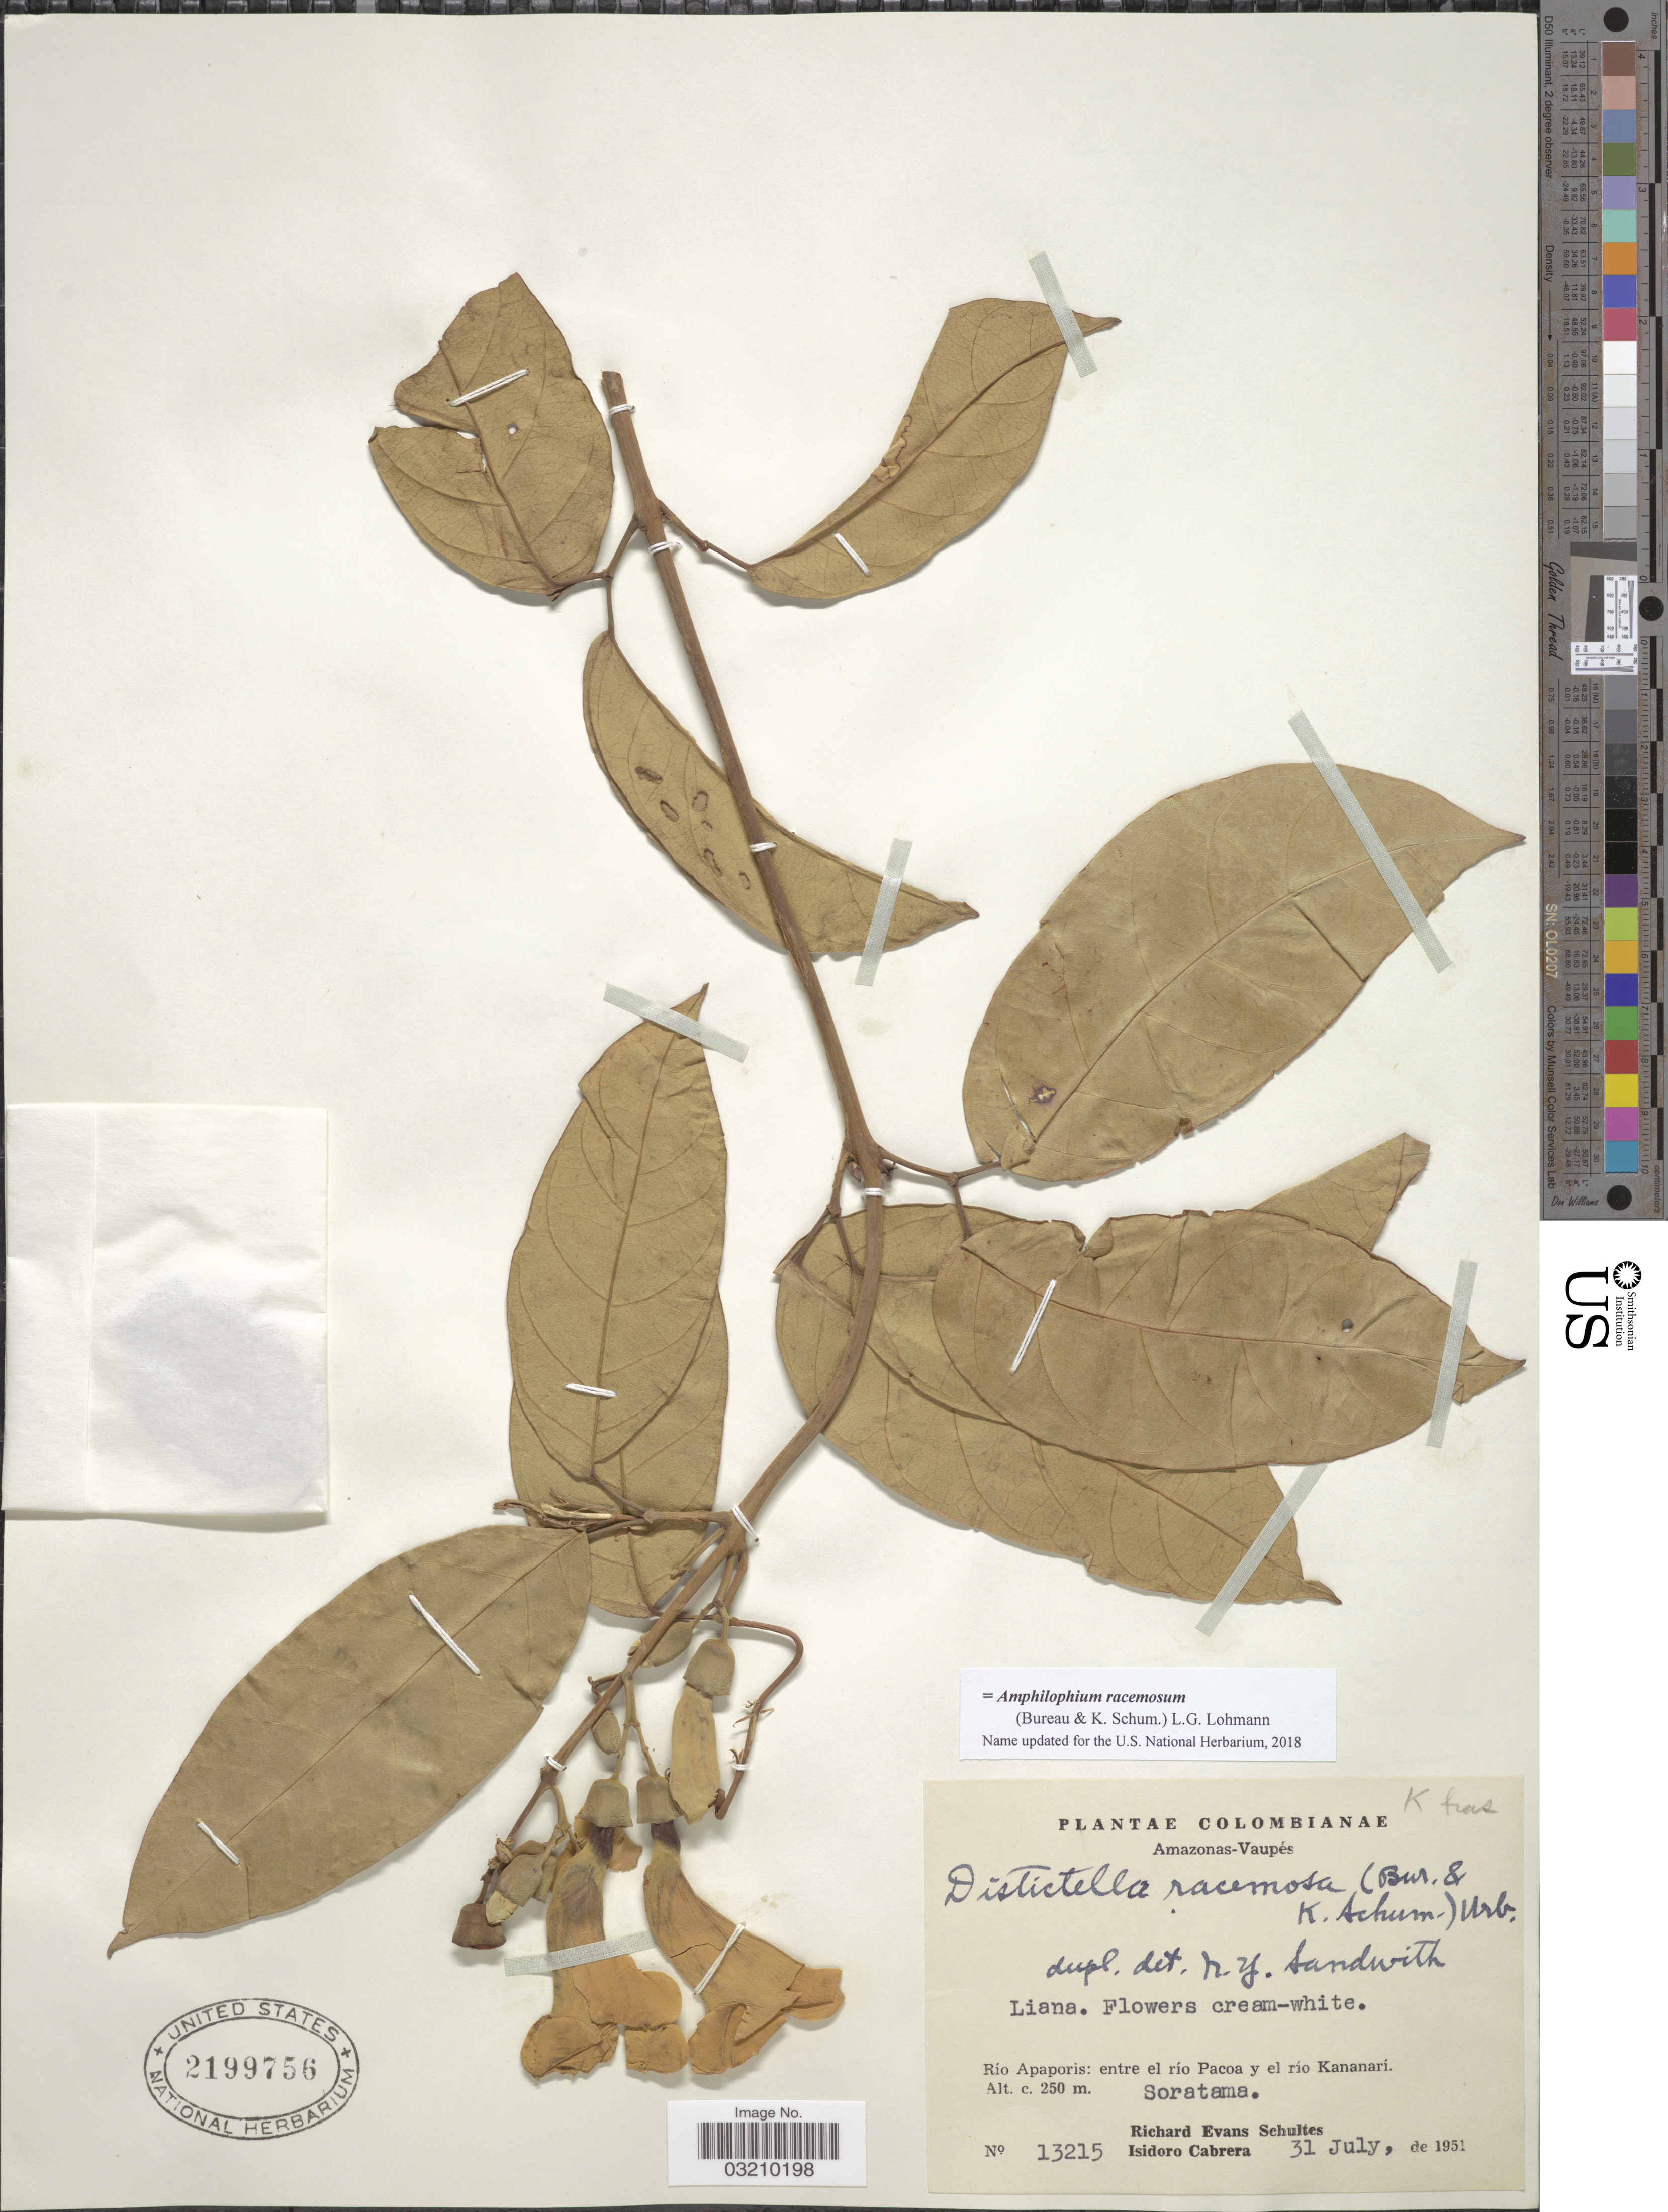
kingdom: Plantae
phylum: Tracheophyta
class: Magnoliopsida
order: Lamiales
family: Bignoniaceae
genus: Amphilophium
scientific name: Amphilophium racemosum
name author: (Bureau & K. Schum.) L.G. Lohmann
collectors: R. E. Schultes & I. Cabrera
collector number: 13215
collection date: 1951-07-31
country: Colombia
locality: Amazonas-Vaupés. Río Apaporis: entre el río Pacoa y el río Kananarí. Soratama.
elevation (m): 250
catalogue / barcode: US 2199756